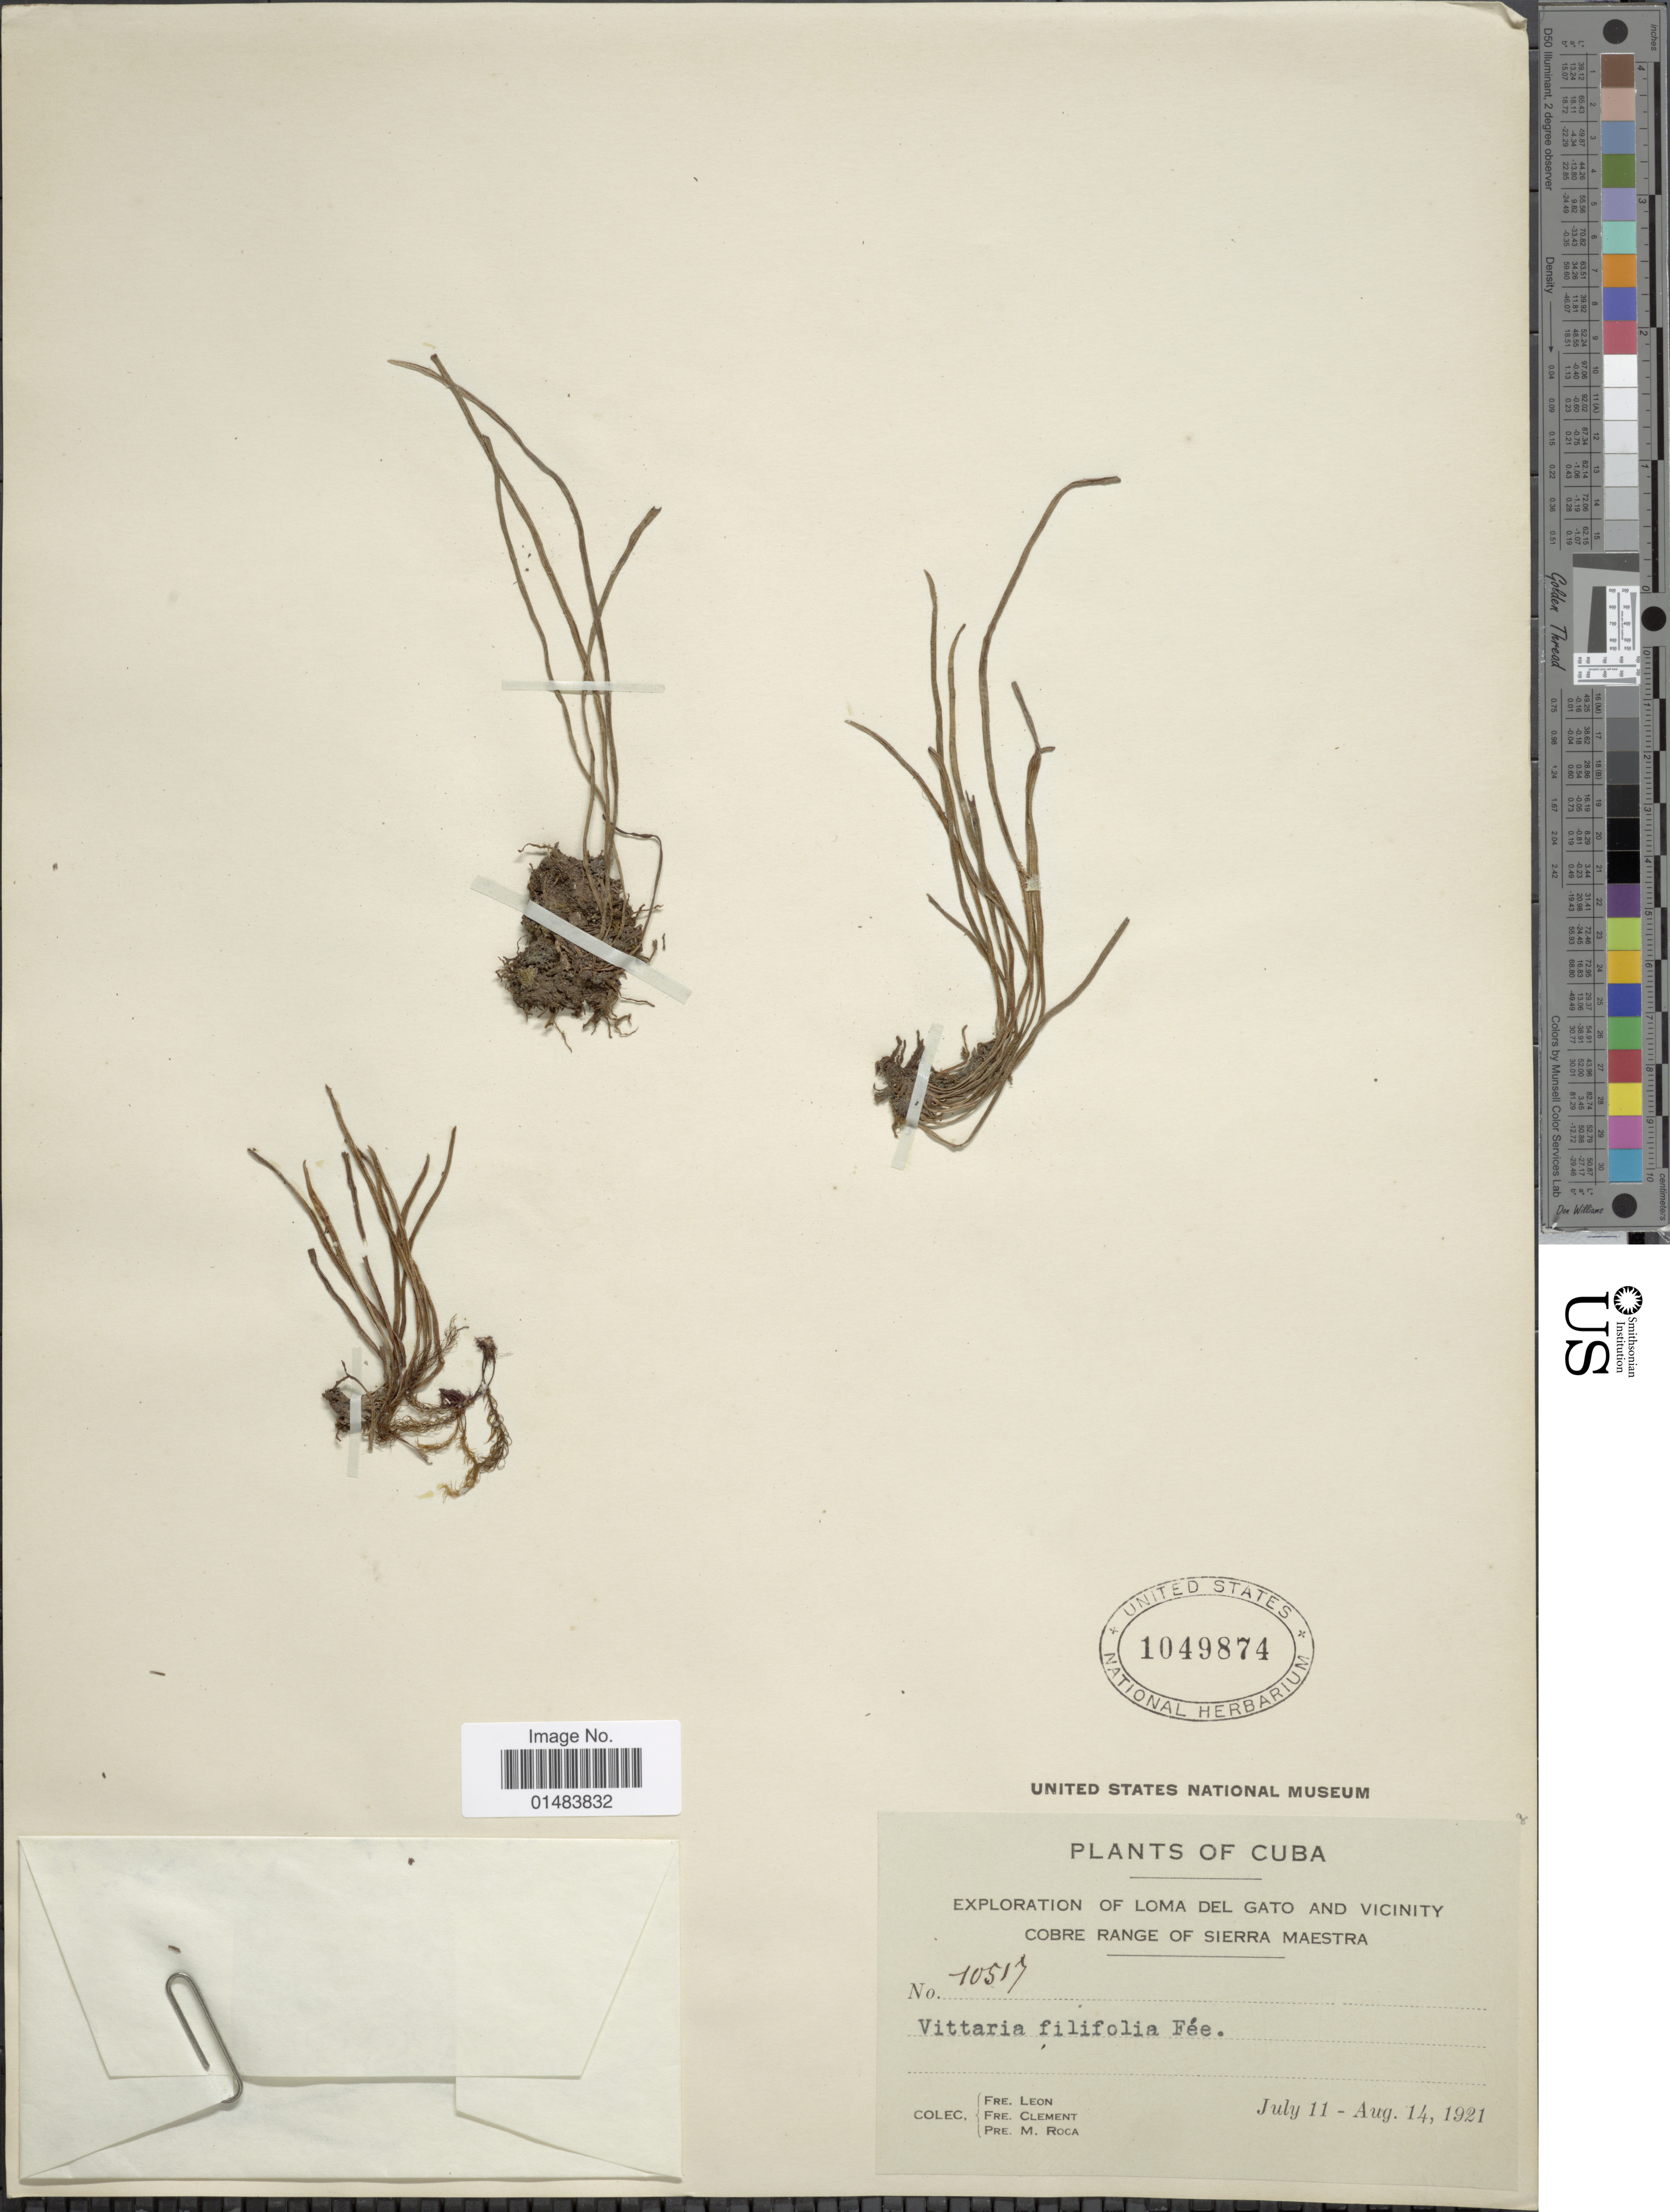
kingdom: Plantae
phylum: Tracheophyta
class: Polypodiopsida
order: Polypodiales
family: Pteridaceae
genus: Vittaria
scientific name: Vittaria filifolia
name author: Fée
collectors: Bro. León, B. Clement & M. Roca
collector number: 10517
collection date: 1921-07-11/1921-08-14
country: Cuba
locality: Plants of Cuba, Exploration of Loma del Gato and Vicinity Cobre range of Sierra Maestra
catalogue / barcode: US 1049874